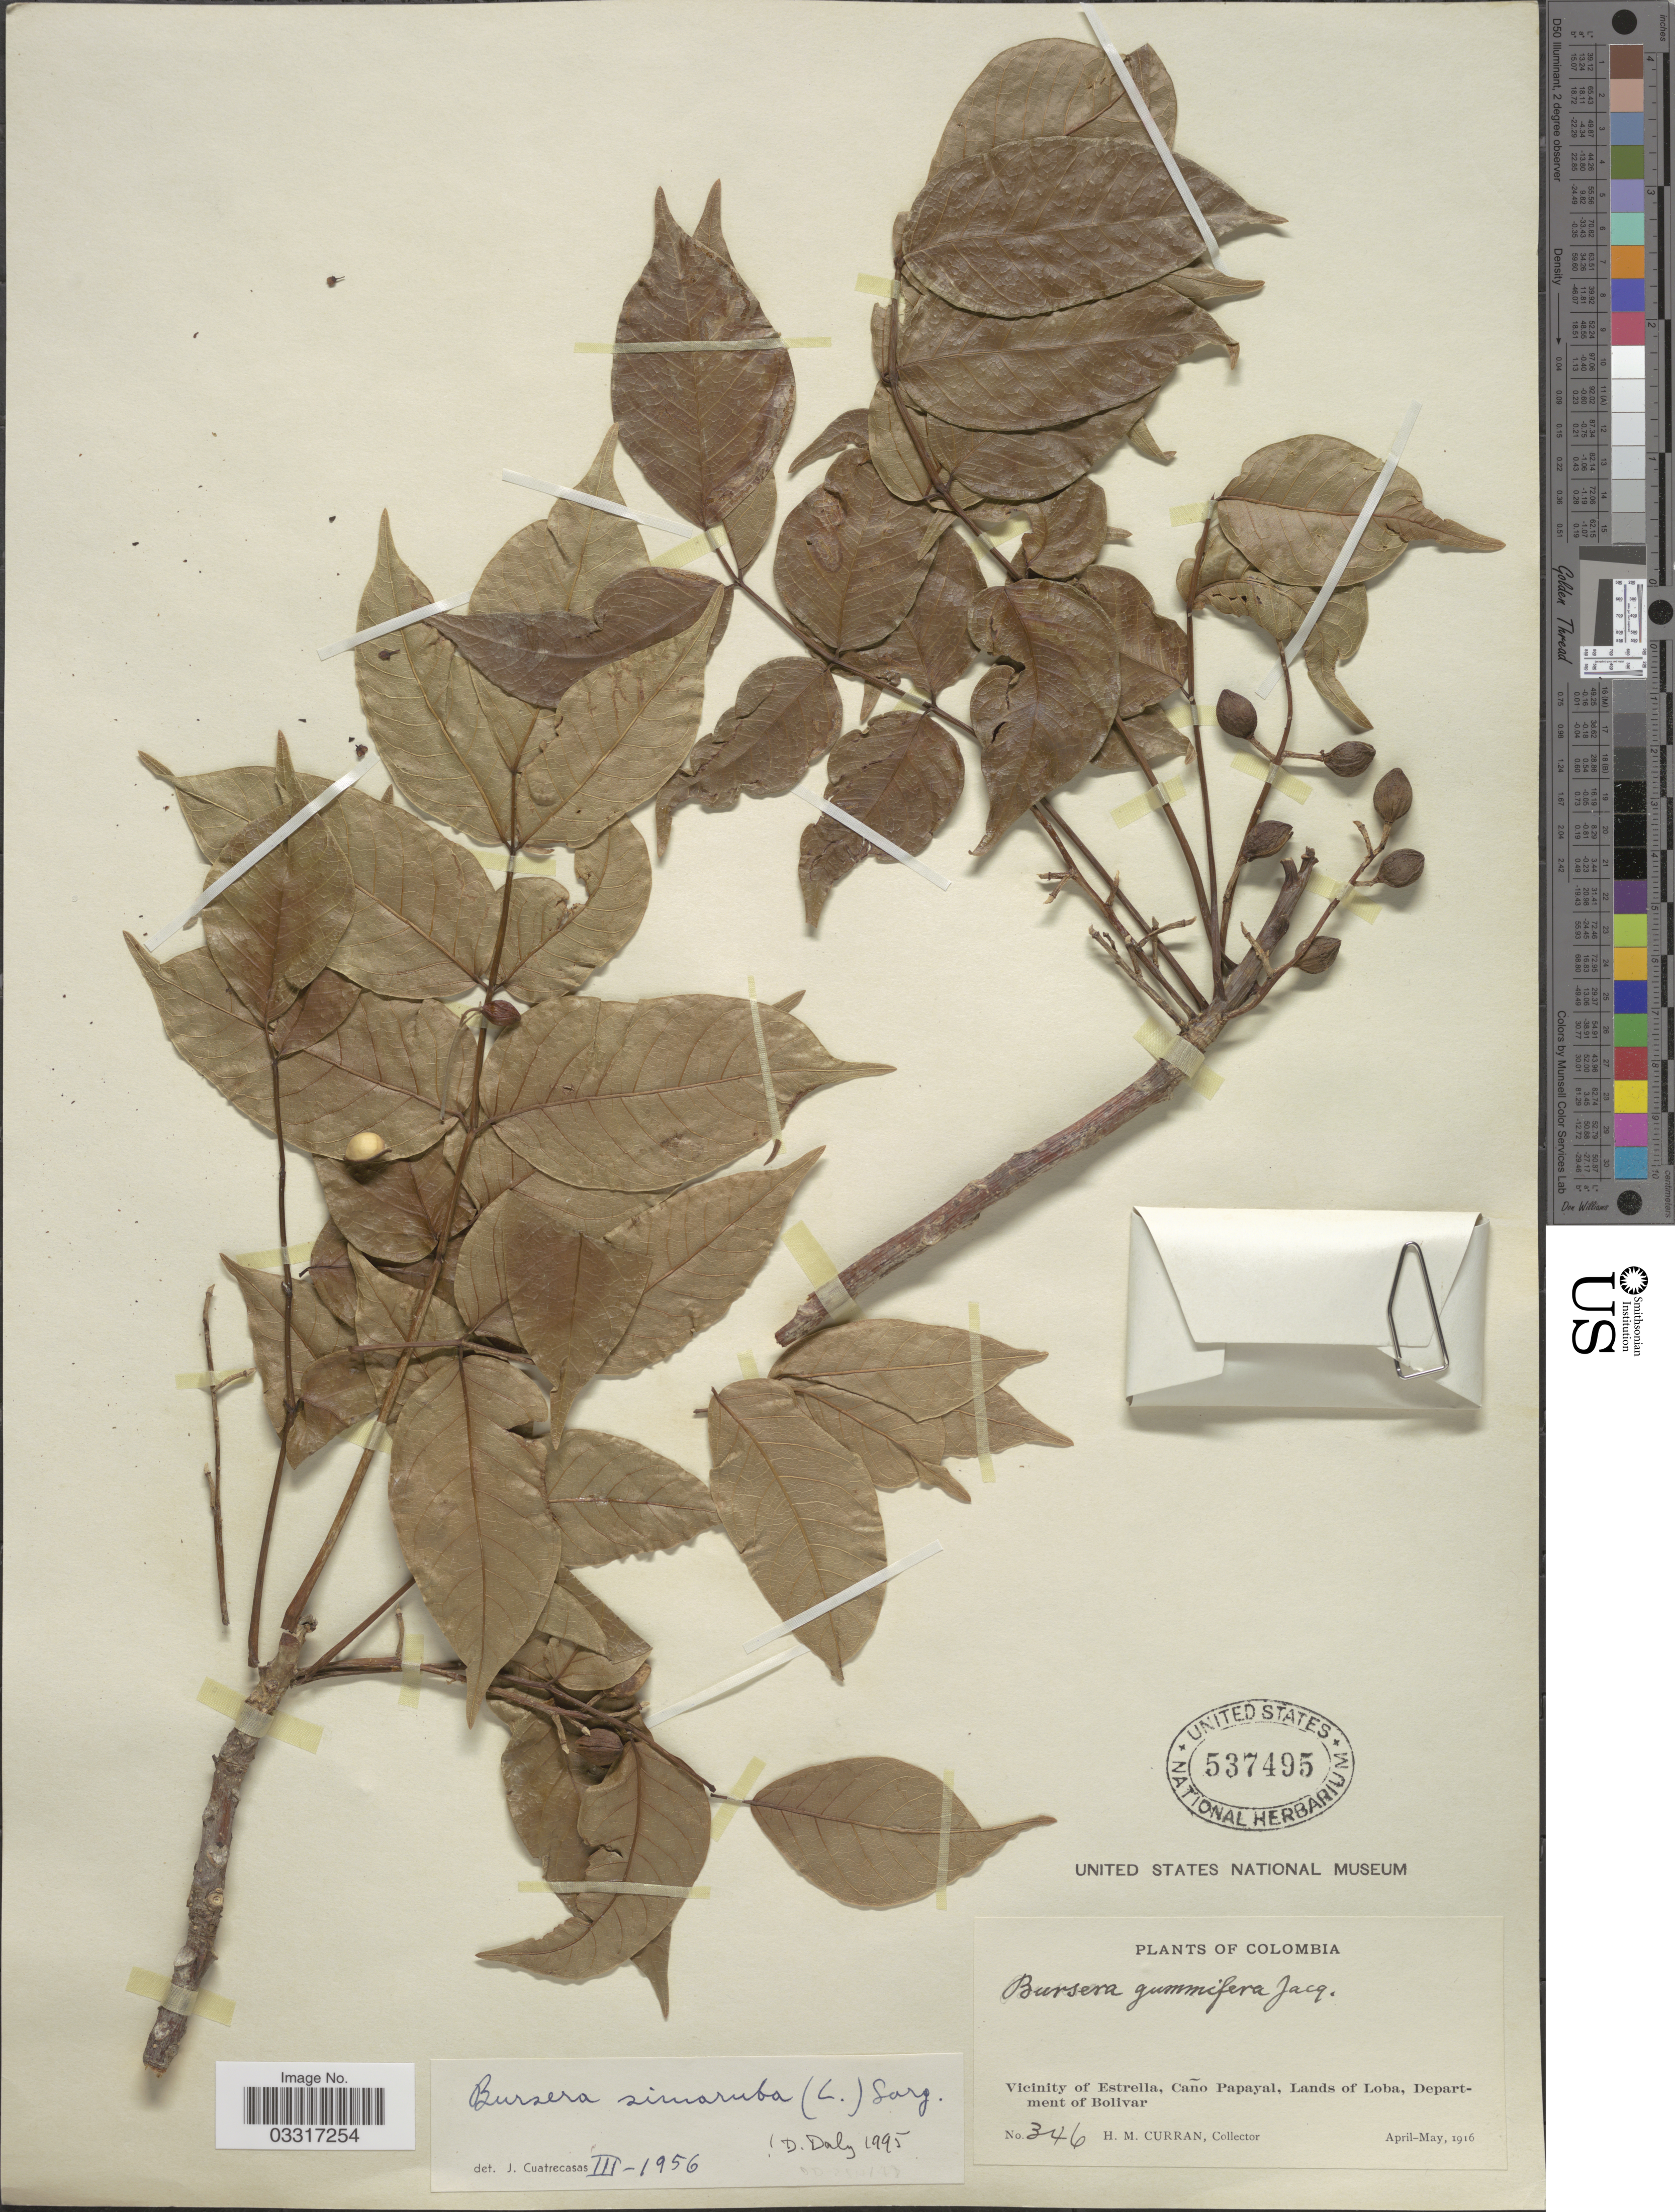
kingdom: Plantae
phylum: Tracheophyta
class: Magnoliopsida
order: Sapindales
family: Burseraceae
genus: Bursera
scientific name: Bursera simaruba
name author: (L.) Sarg.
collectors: H. M. Curran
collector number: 346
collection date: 1916-04/1916-05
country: Colombia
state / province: Bolívar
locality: Vicinity of Estrella, Caño Papayal, Lands of Loba, Department of Bolivar.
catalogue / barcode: US 537495